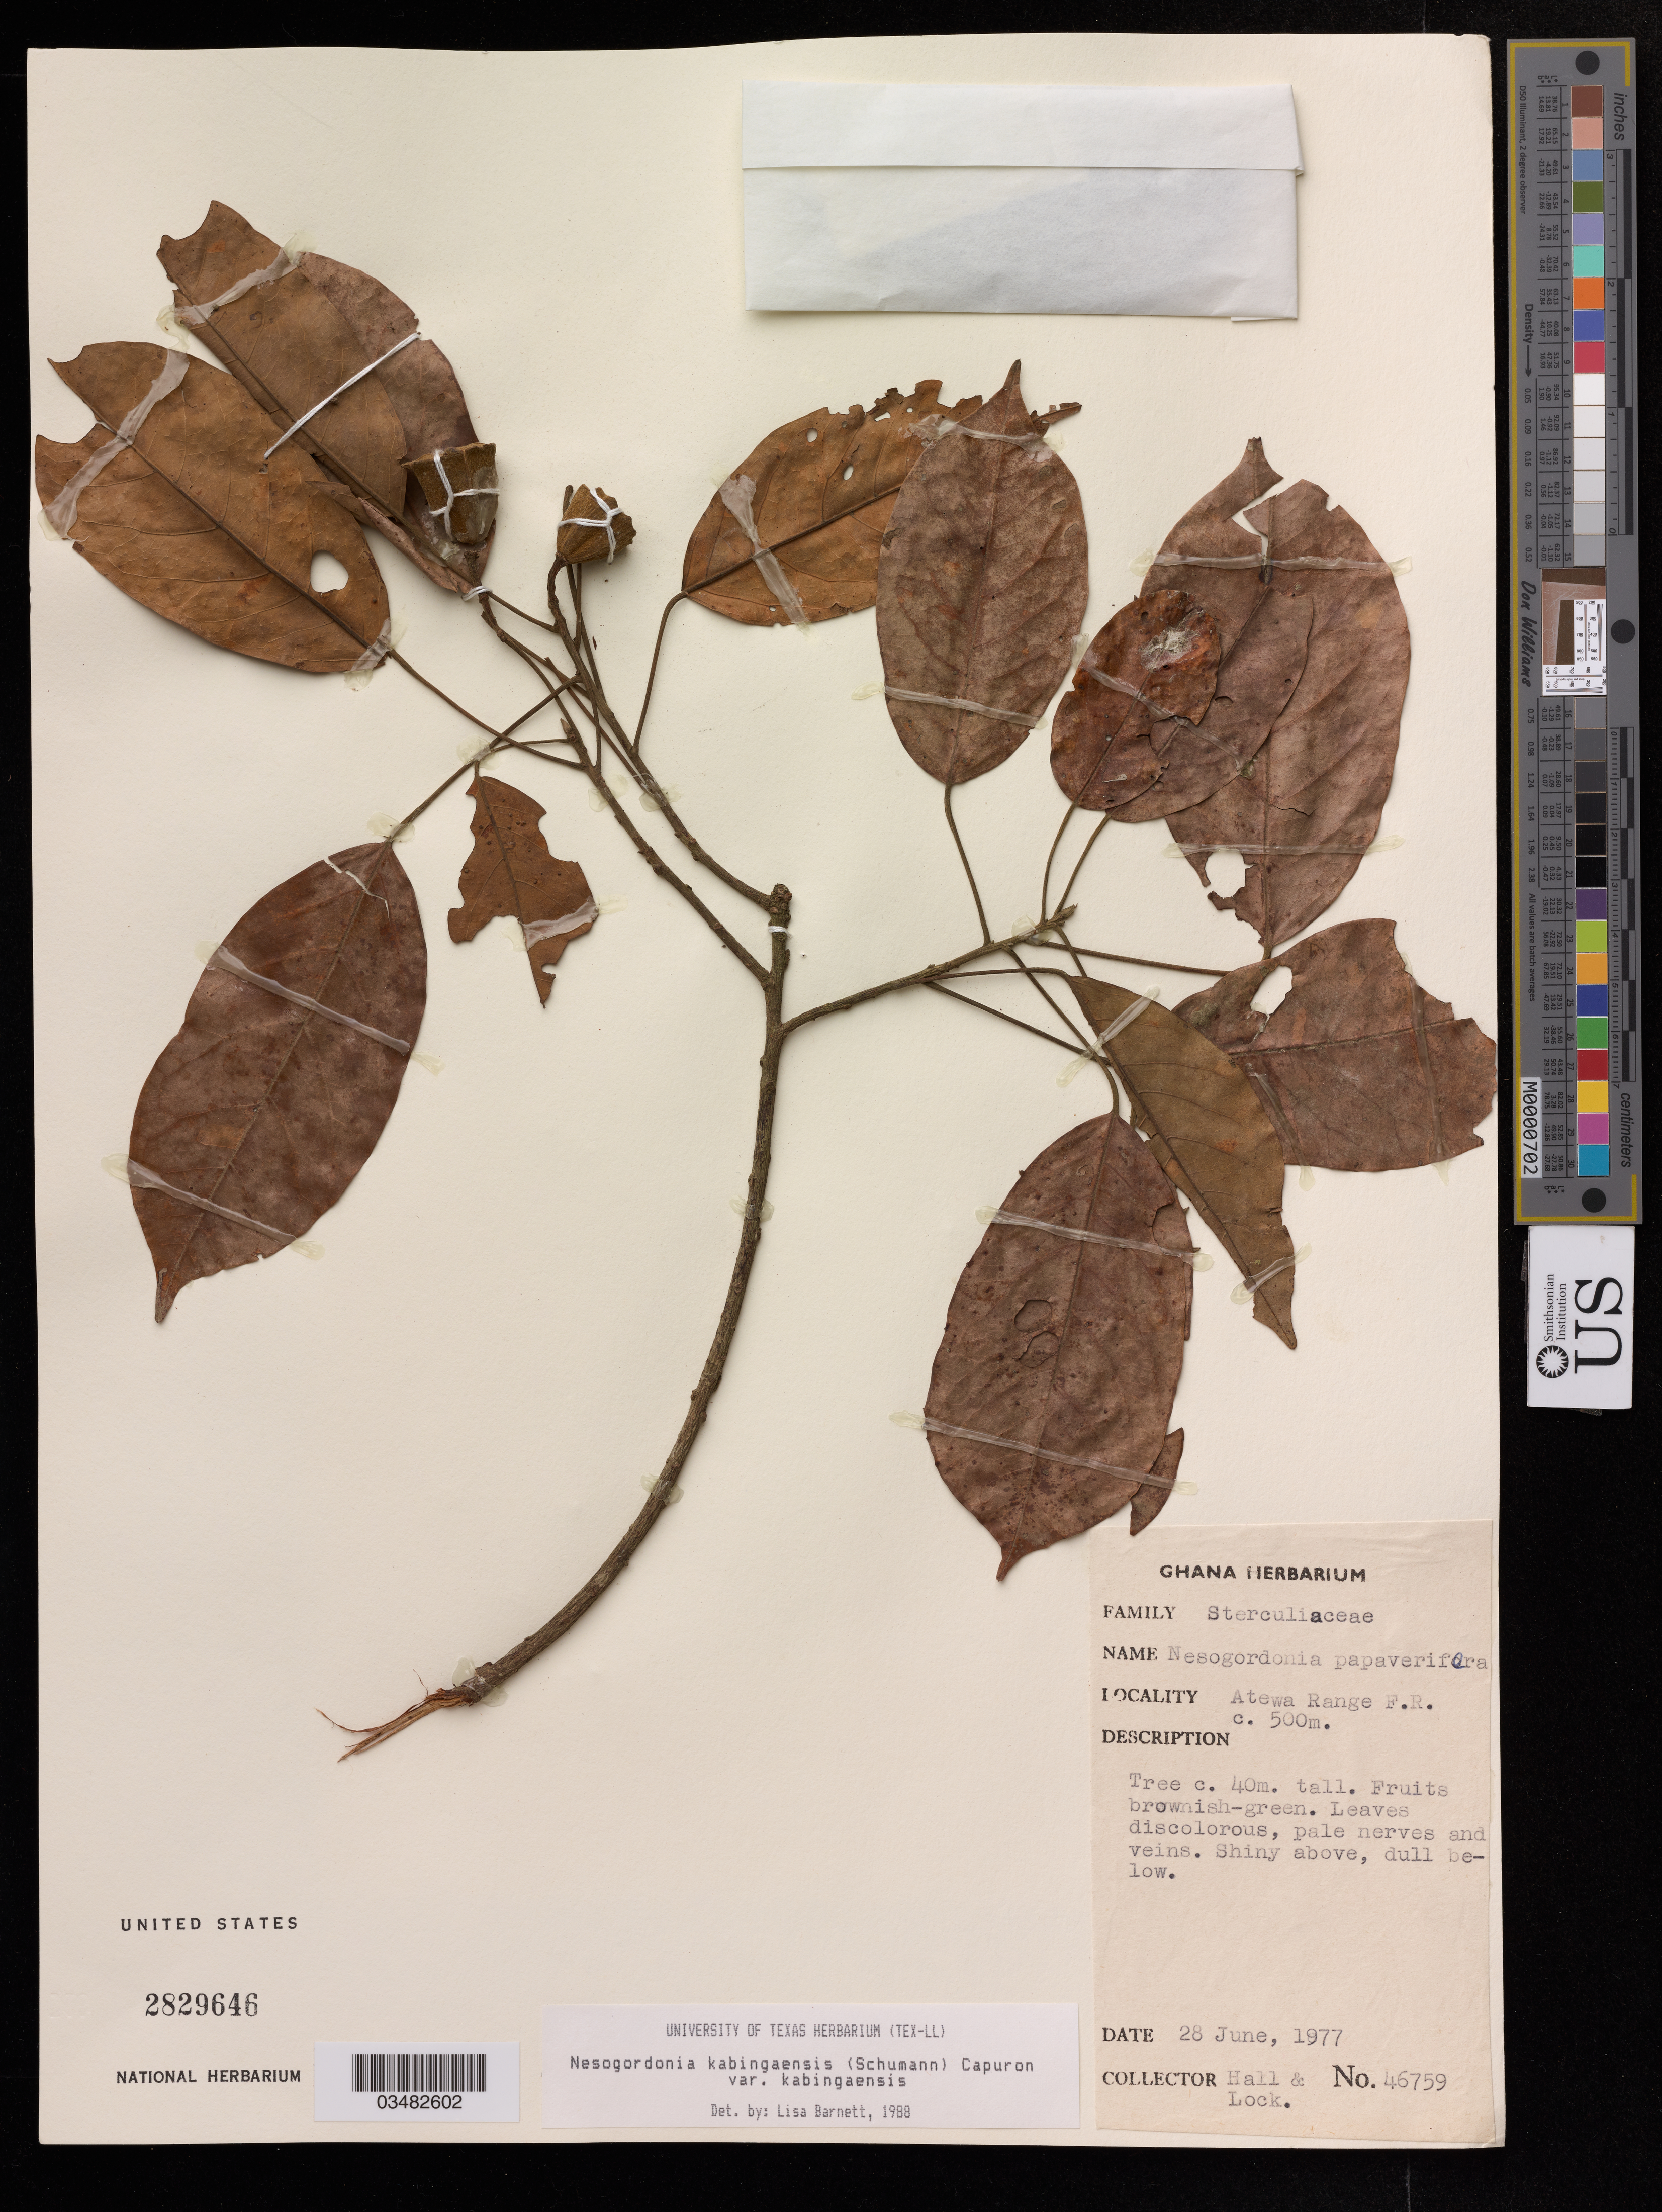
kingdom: Plantae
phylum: Tracheophyta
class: Magnoliopsida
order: Malvales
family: Malvaceae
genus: Nesogordonia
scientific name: Nesogordonia kabingaensis var. kabingaensis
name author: (K. Schum.) Capuron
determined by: Barnett, L. C.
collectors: -- Hall & -. Lock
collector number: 46759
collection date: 1977-06-28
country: Ghana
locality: Atewa Range F.R.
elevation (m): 500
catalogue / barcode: US 2829646